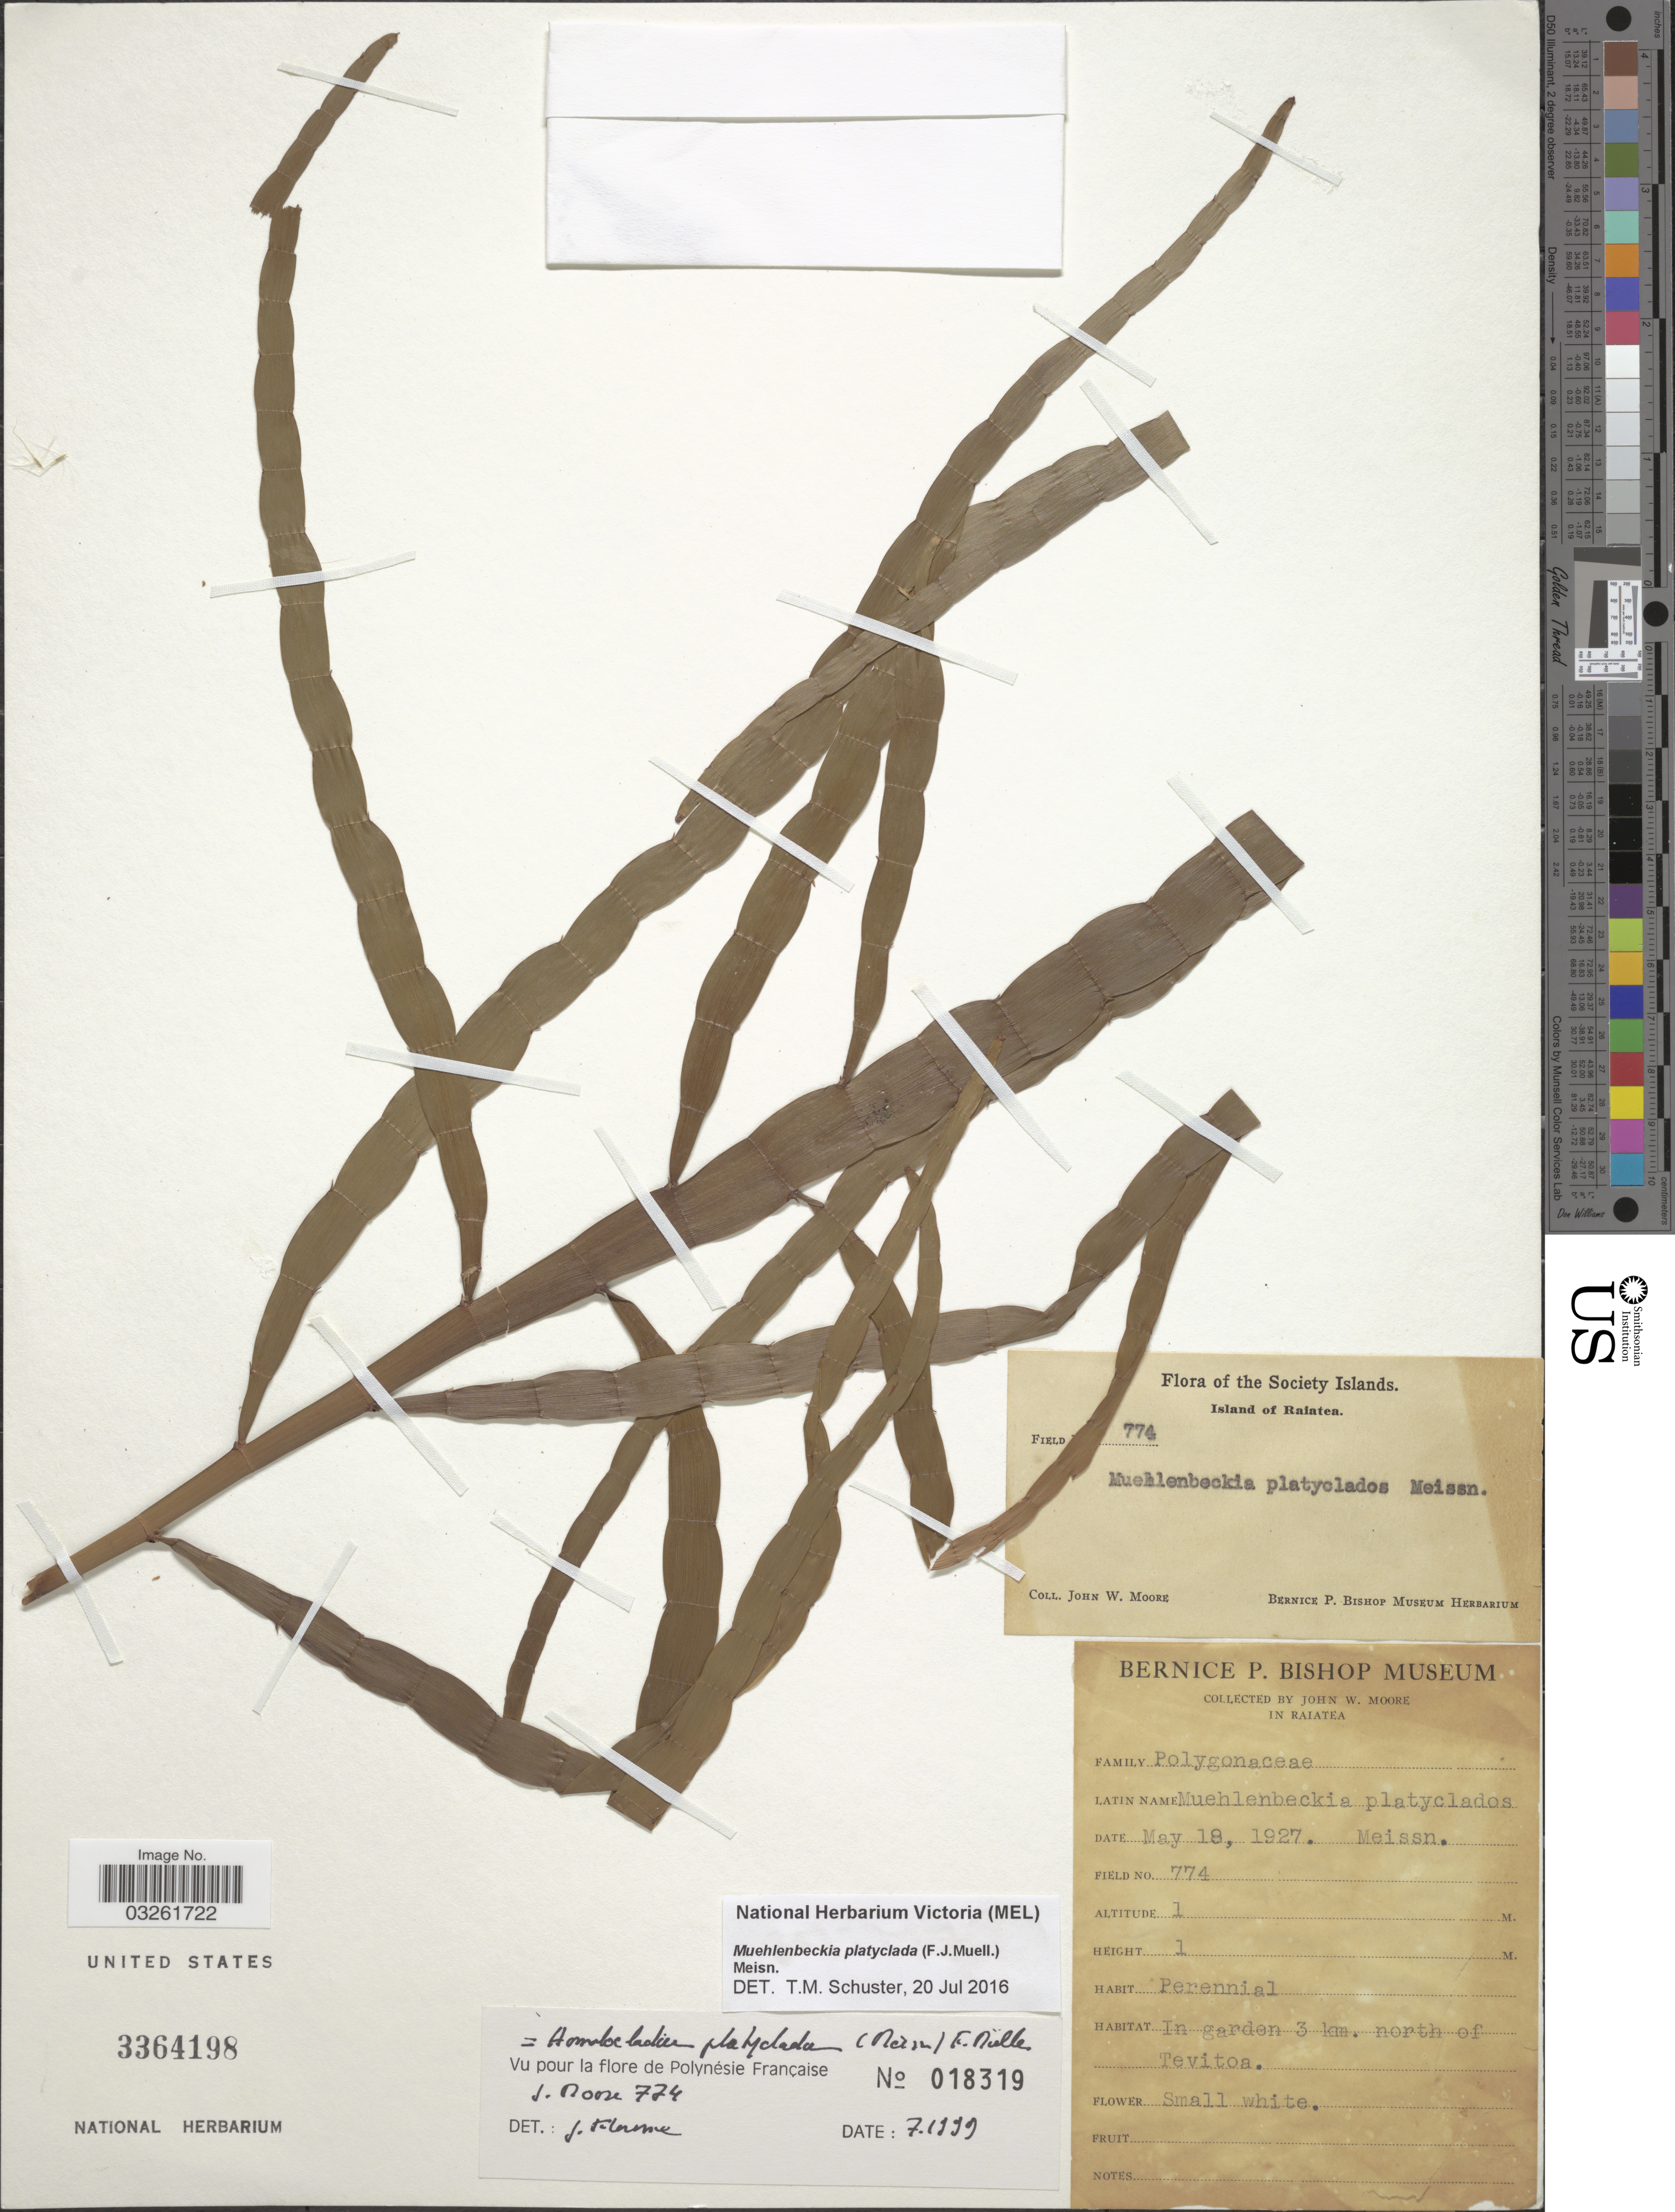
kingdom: Plantae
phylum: Tracheophyta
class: Magnoliopsida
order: Caryophyllales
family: Polygonaceae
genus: Muehlenbeckia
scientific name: Muehlenbeckia platyclada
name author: (F. Muell.) Meisn.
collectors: J. Moore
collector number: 774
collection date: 1927-05-18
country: French Polynesia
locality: The Society Islands. Island of Raiatea. In garden 3 km. north of Tevitoa.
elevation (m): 1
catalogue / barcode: US 3364198